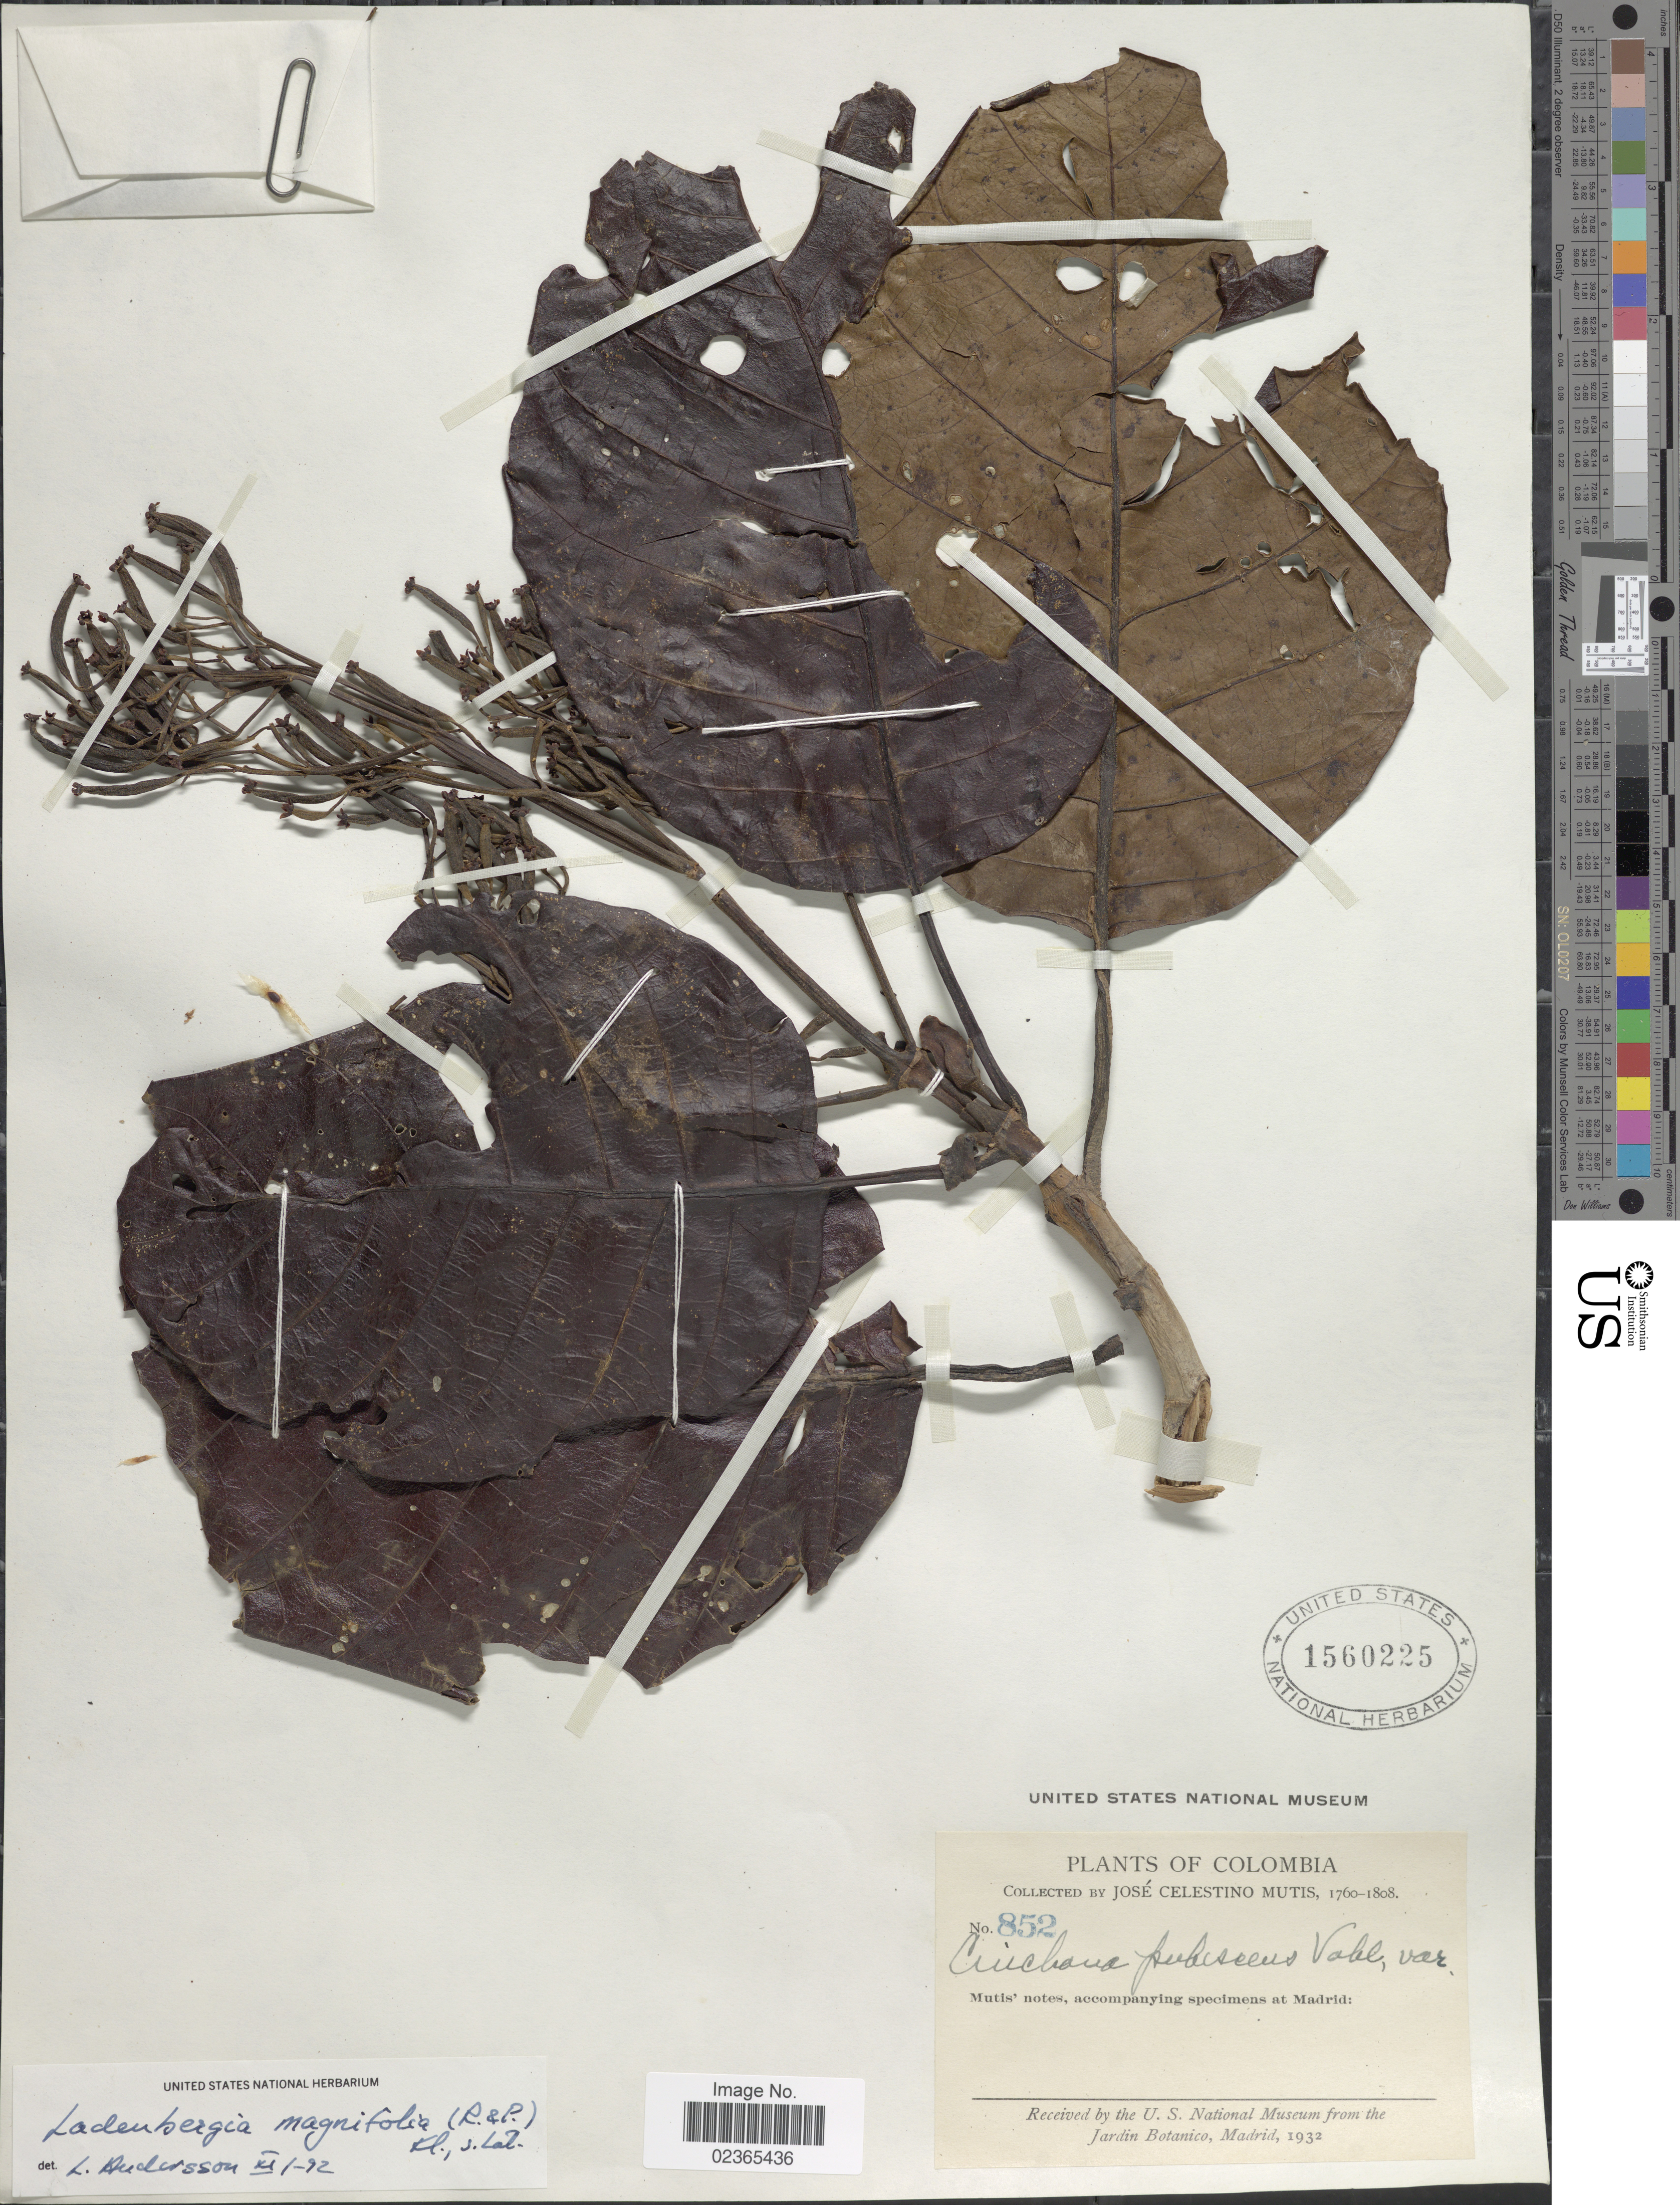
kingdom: Plantae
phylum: Tracheophyta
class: Magnoliopsida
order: Gentianales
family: Rubiaceae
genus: Ladenbergia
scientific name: Ladenbergia oblongifolia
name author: (Mutis) L. Andersson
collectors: J. C. B. Mutis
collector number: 852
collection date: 1760/1808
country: Colombia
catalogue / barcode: US 1560225